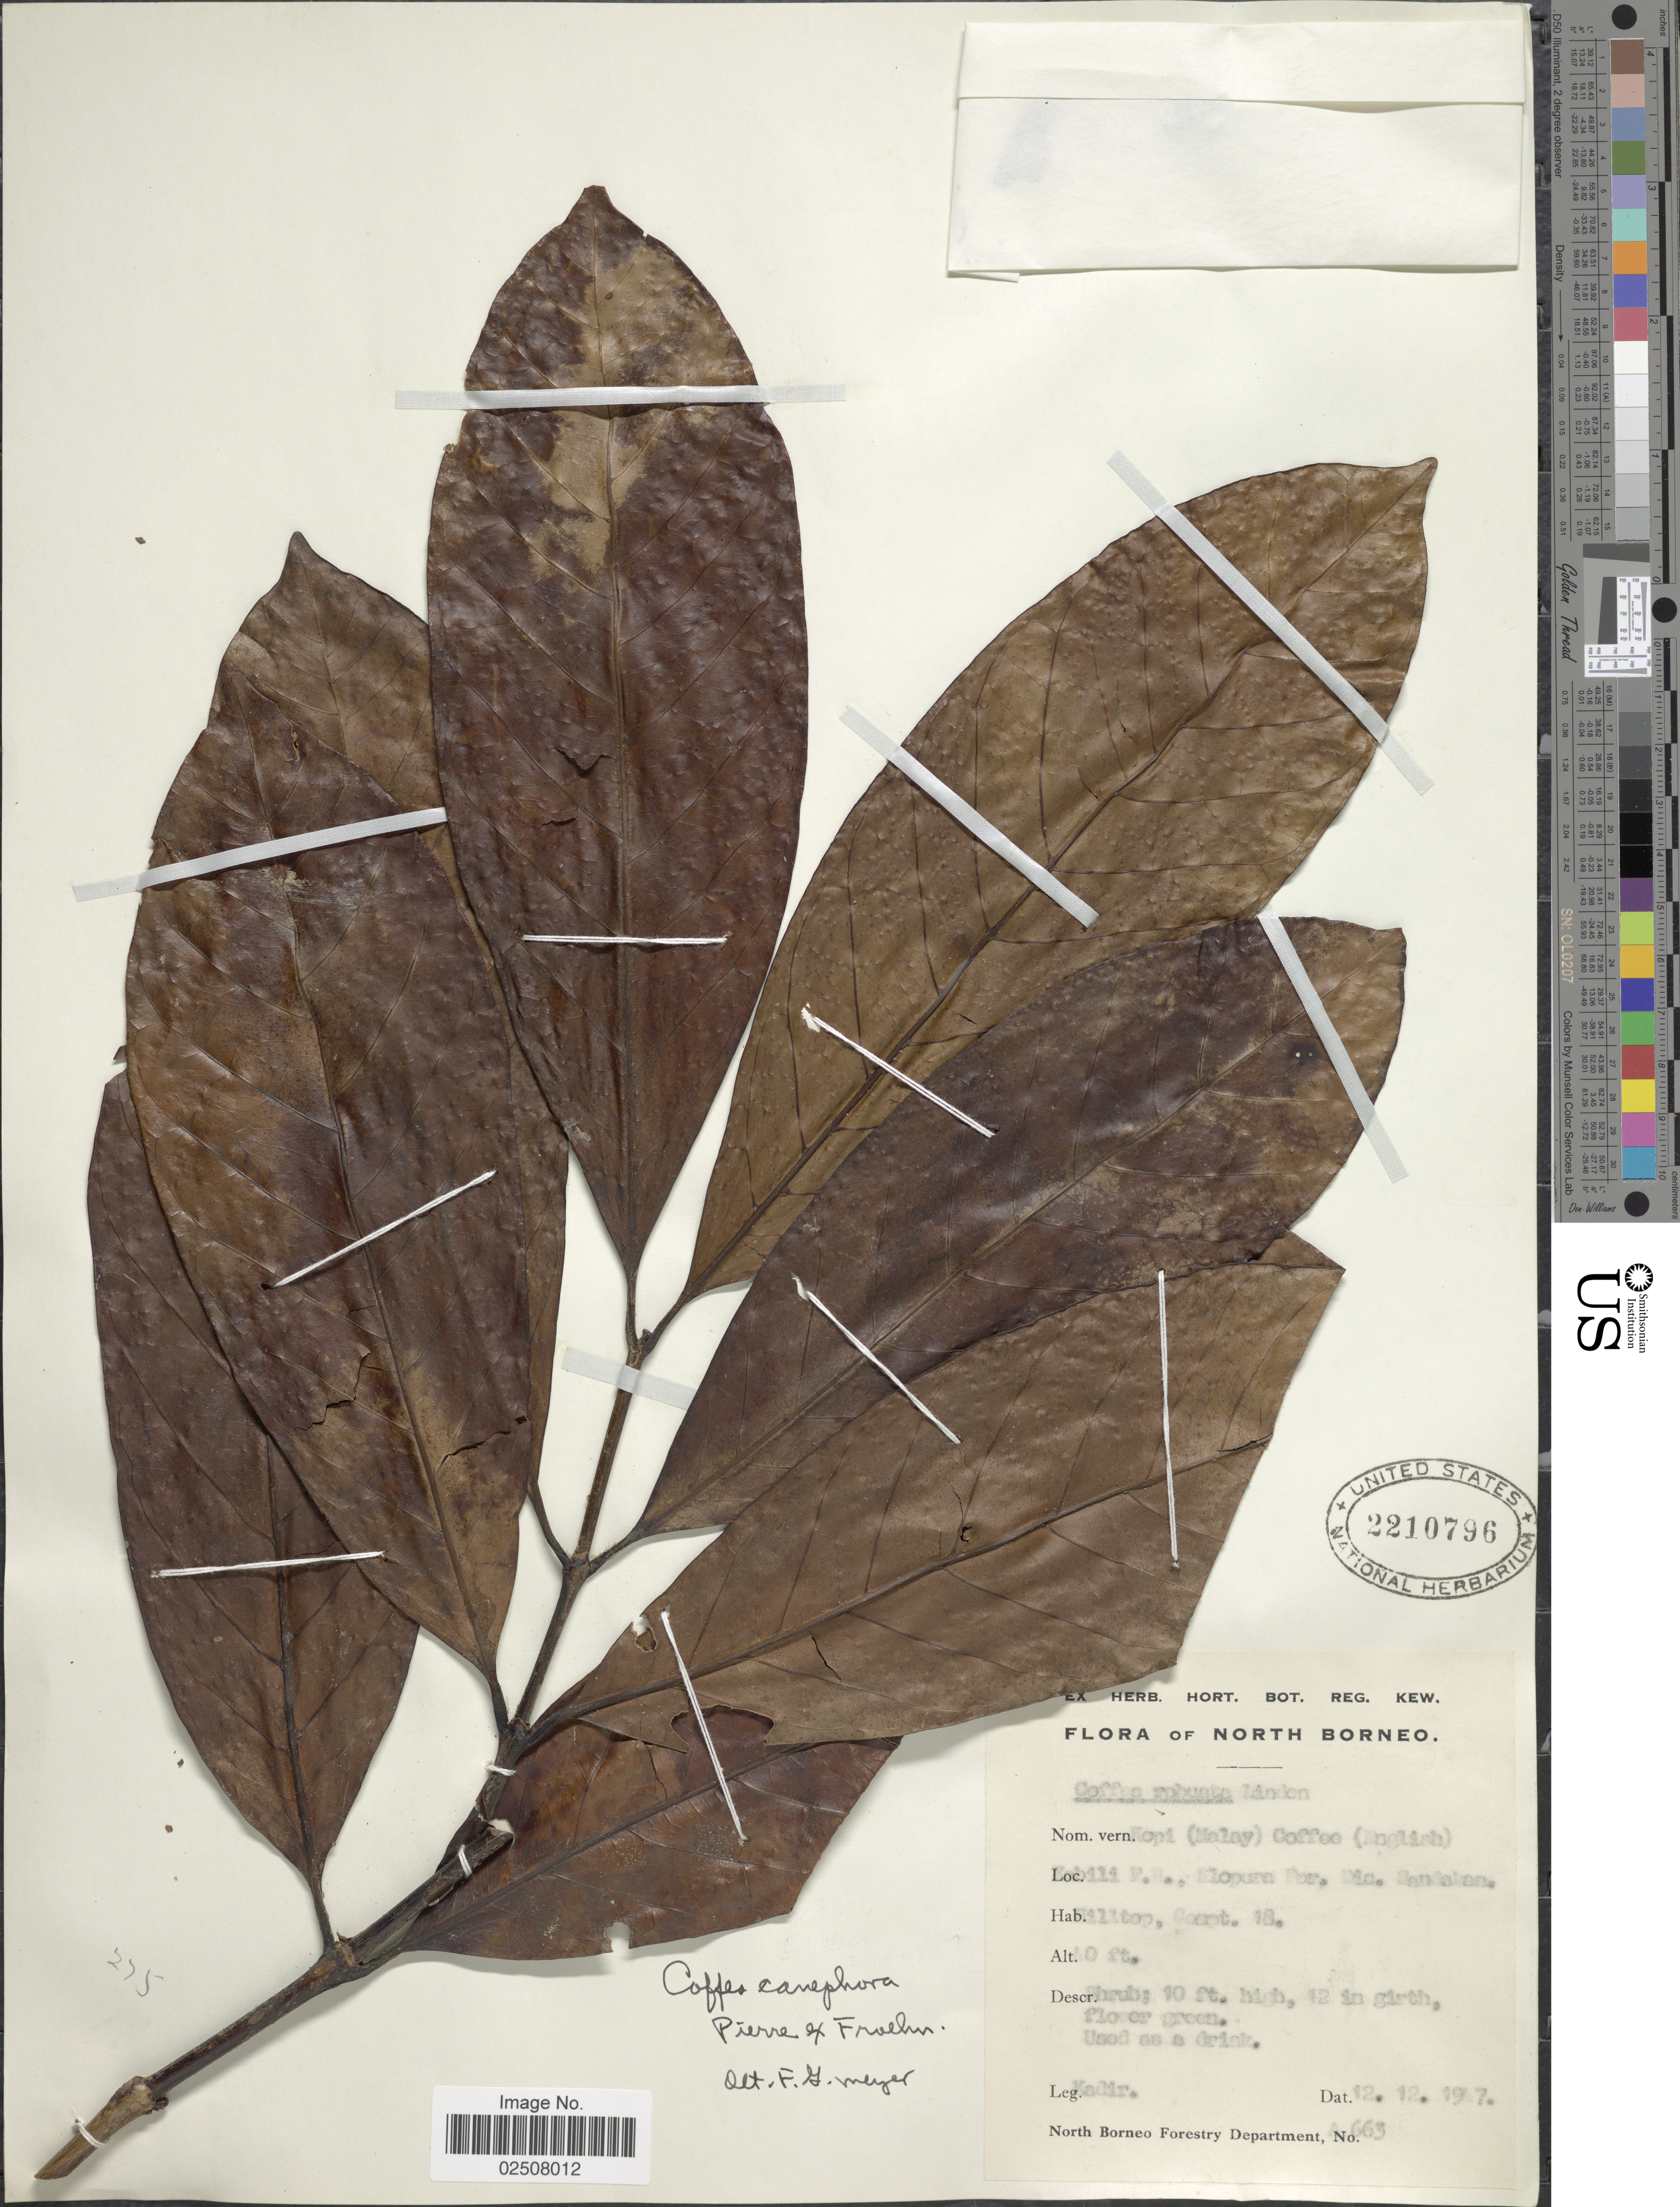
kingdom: Plantae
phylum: Tracheophyta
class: Magnoliopsida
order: Gentianales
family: Rubiaceae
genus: Coffea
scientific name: Coffea canephora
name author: Pierre ex A. Cunn.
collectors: -. Kadir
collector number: A 663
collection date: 1947-12-12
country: Malaysia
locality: North Borneo, [illegible text]ili F. R. Klopura Por, Dic Sandakan, Hilltop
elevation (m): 12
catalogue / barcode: US 2210796